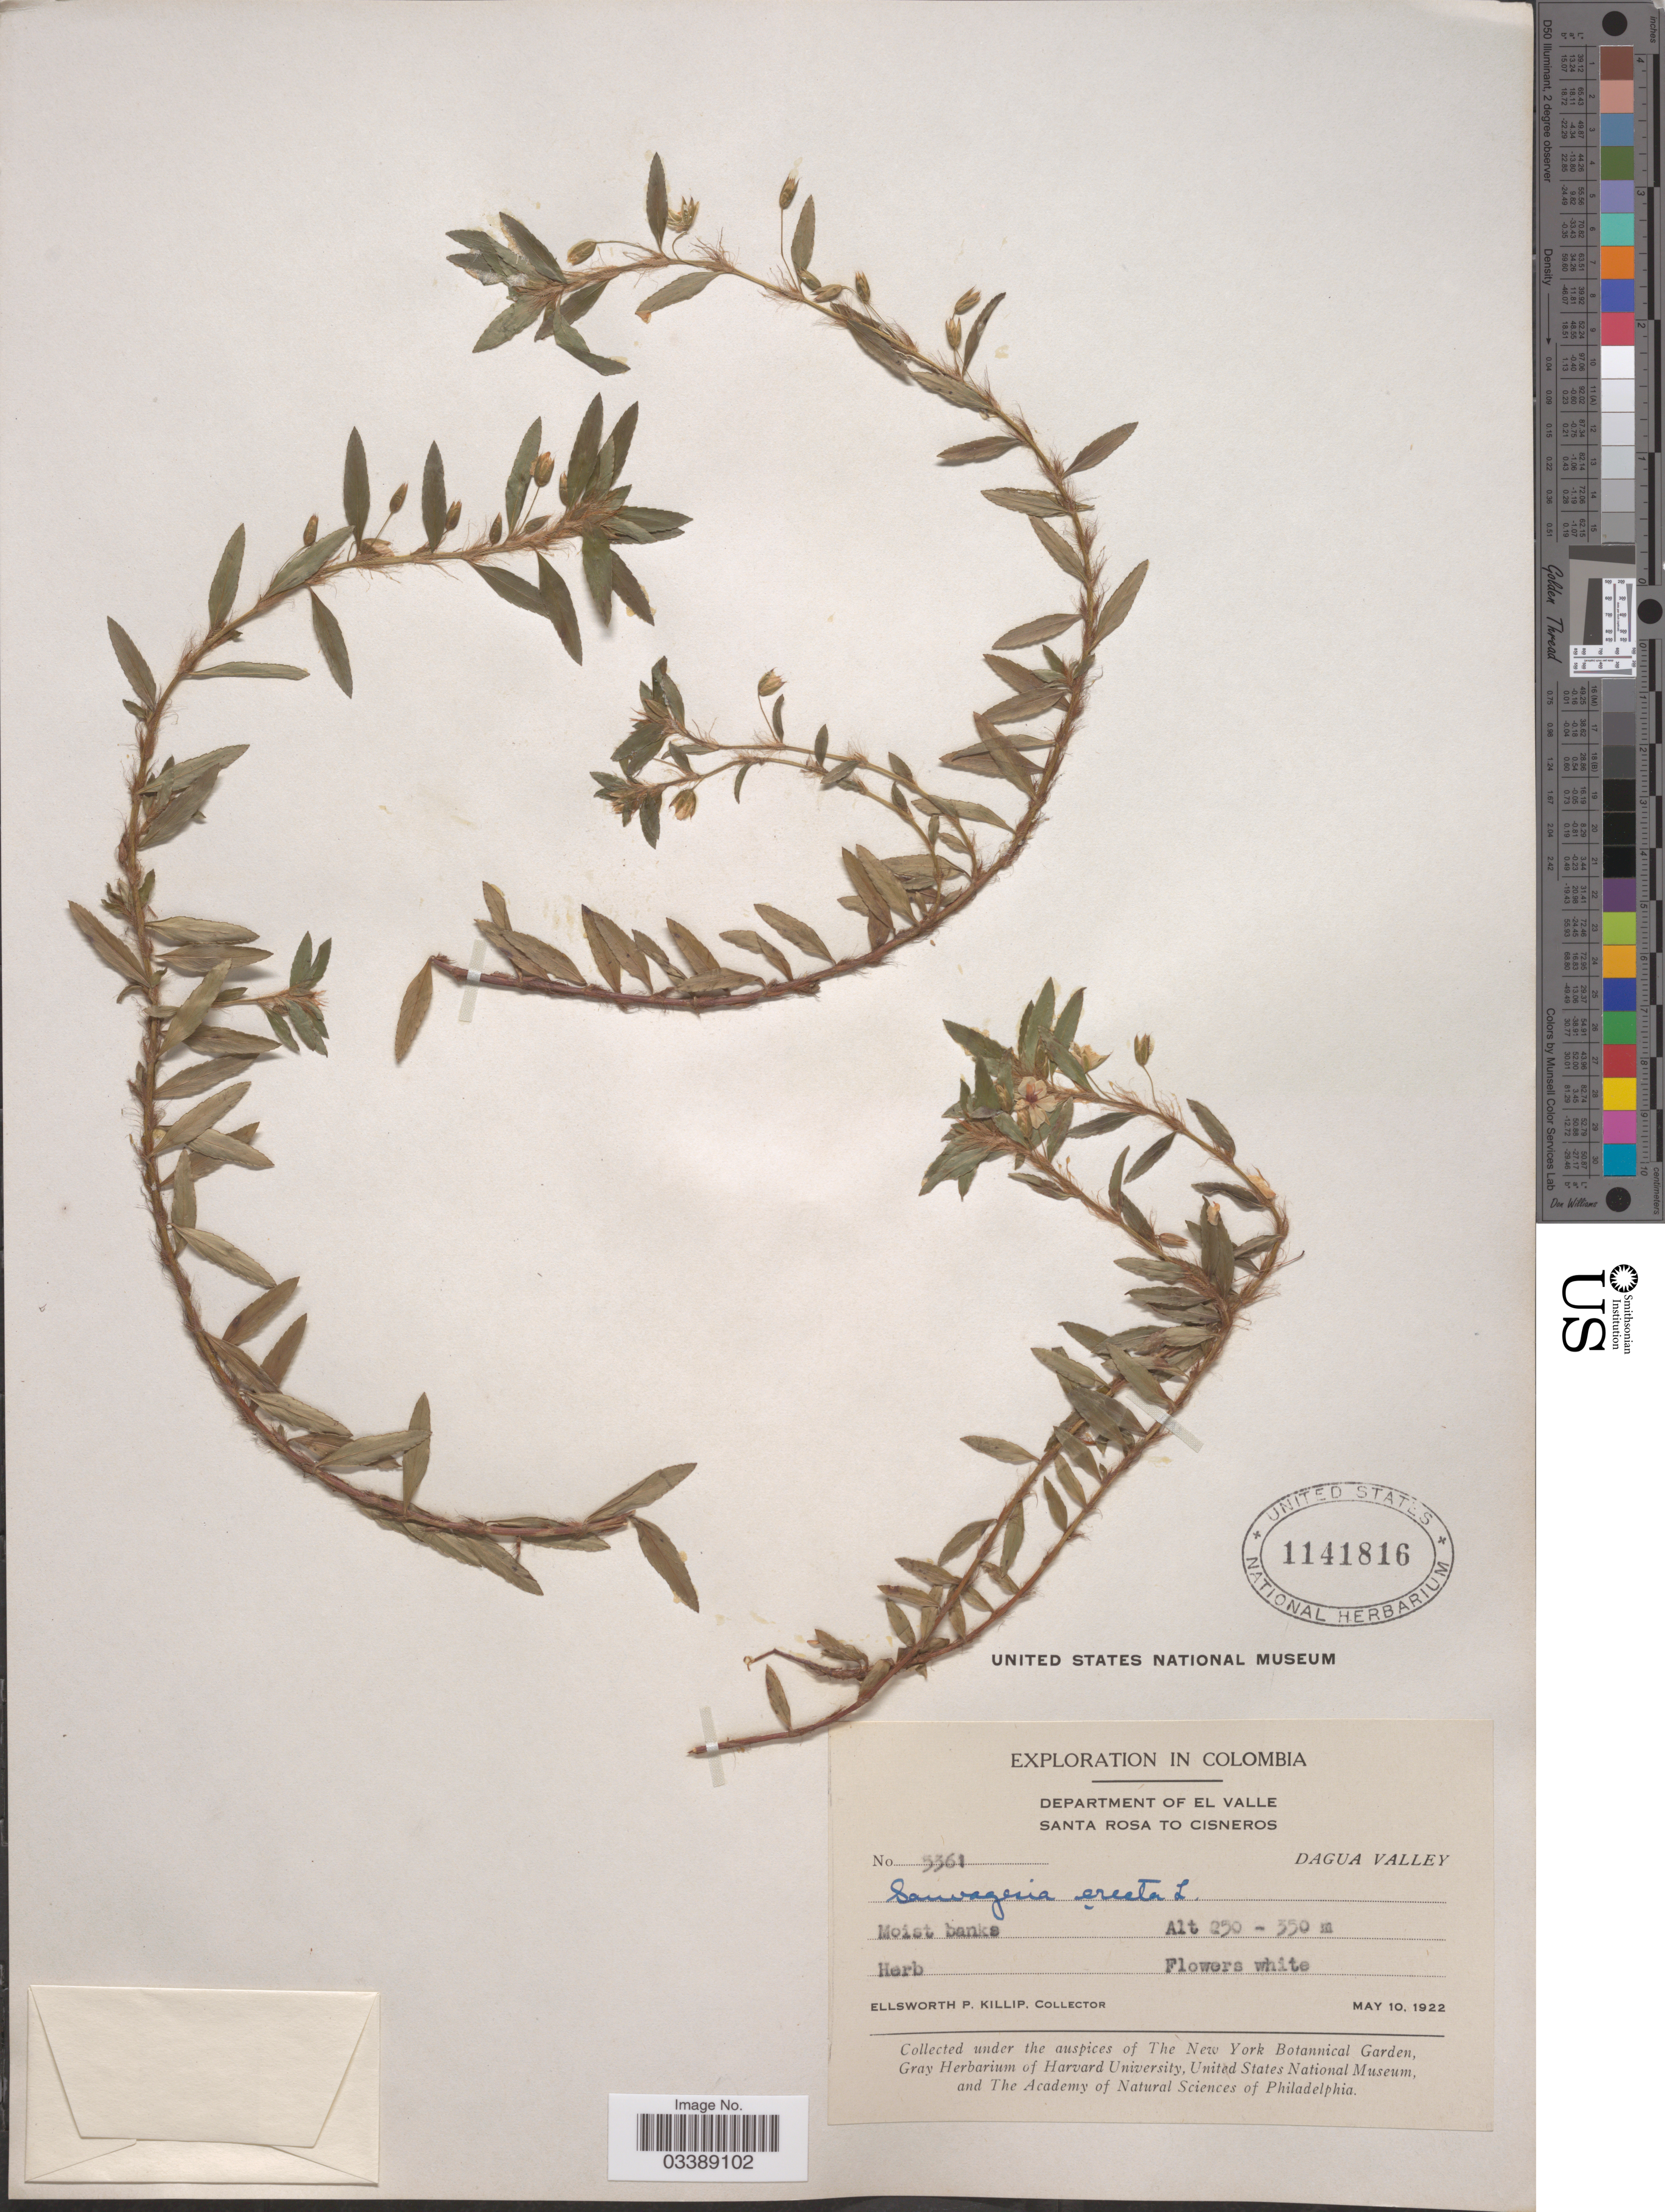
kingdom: Plantae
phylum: Tracheophyta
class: Magnoliopsida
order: Malpighiales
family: Ochnaceae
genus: Sauvagesia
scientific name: Sauvagesia erecta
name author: L.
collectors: E. P. Killip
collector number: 5361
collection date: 1922-05-10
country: Colombia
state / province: Valle del Cauca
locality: Department of El Valle. Santa Rosa to Cisneros. Dagua Valley.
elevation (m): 250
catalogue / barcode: US 1141816